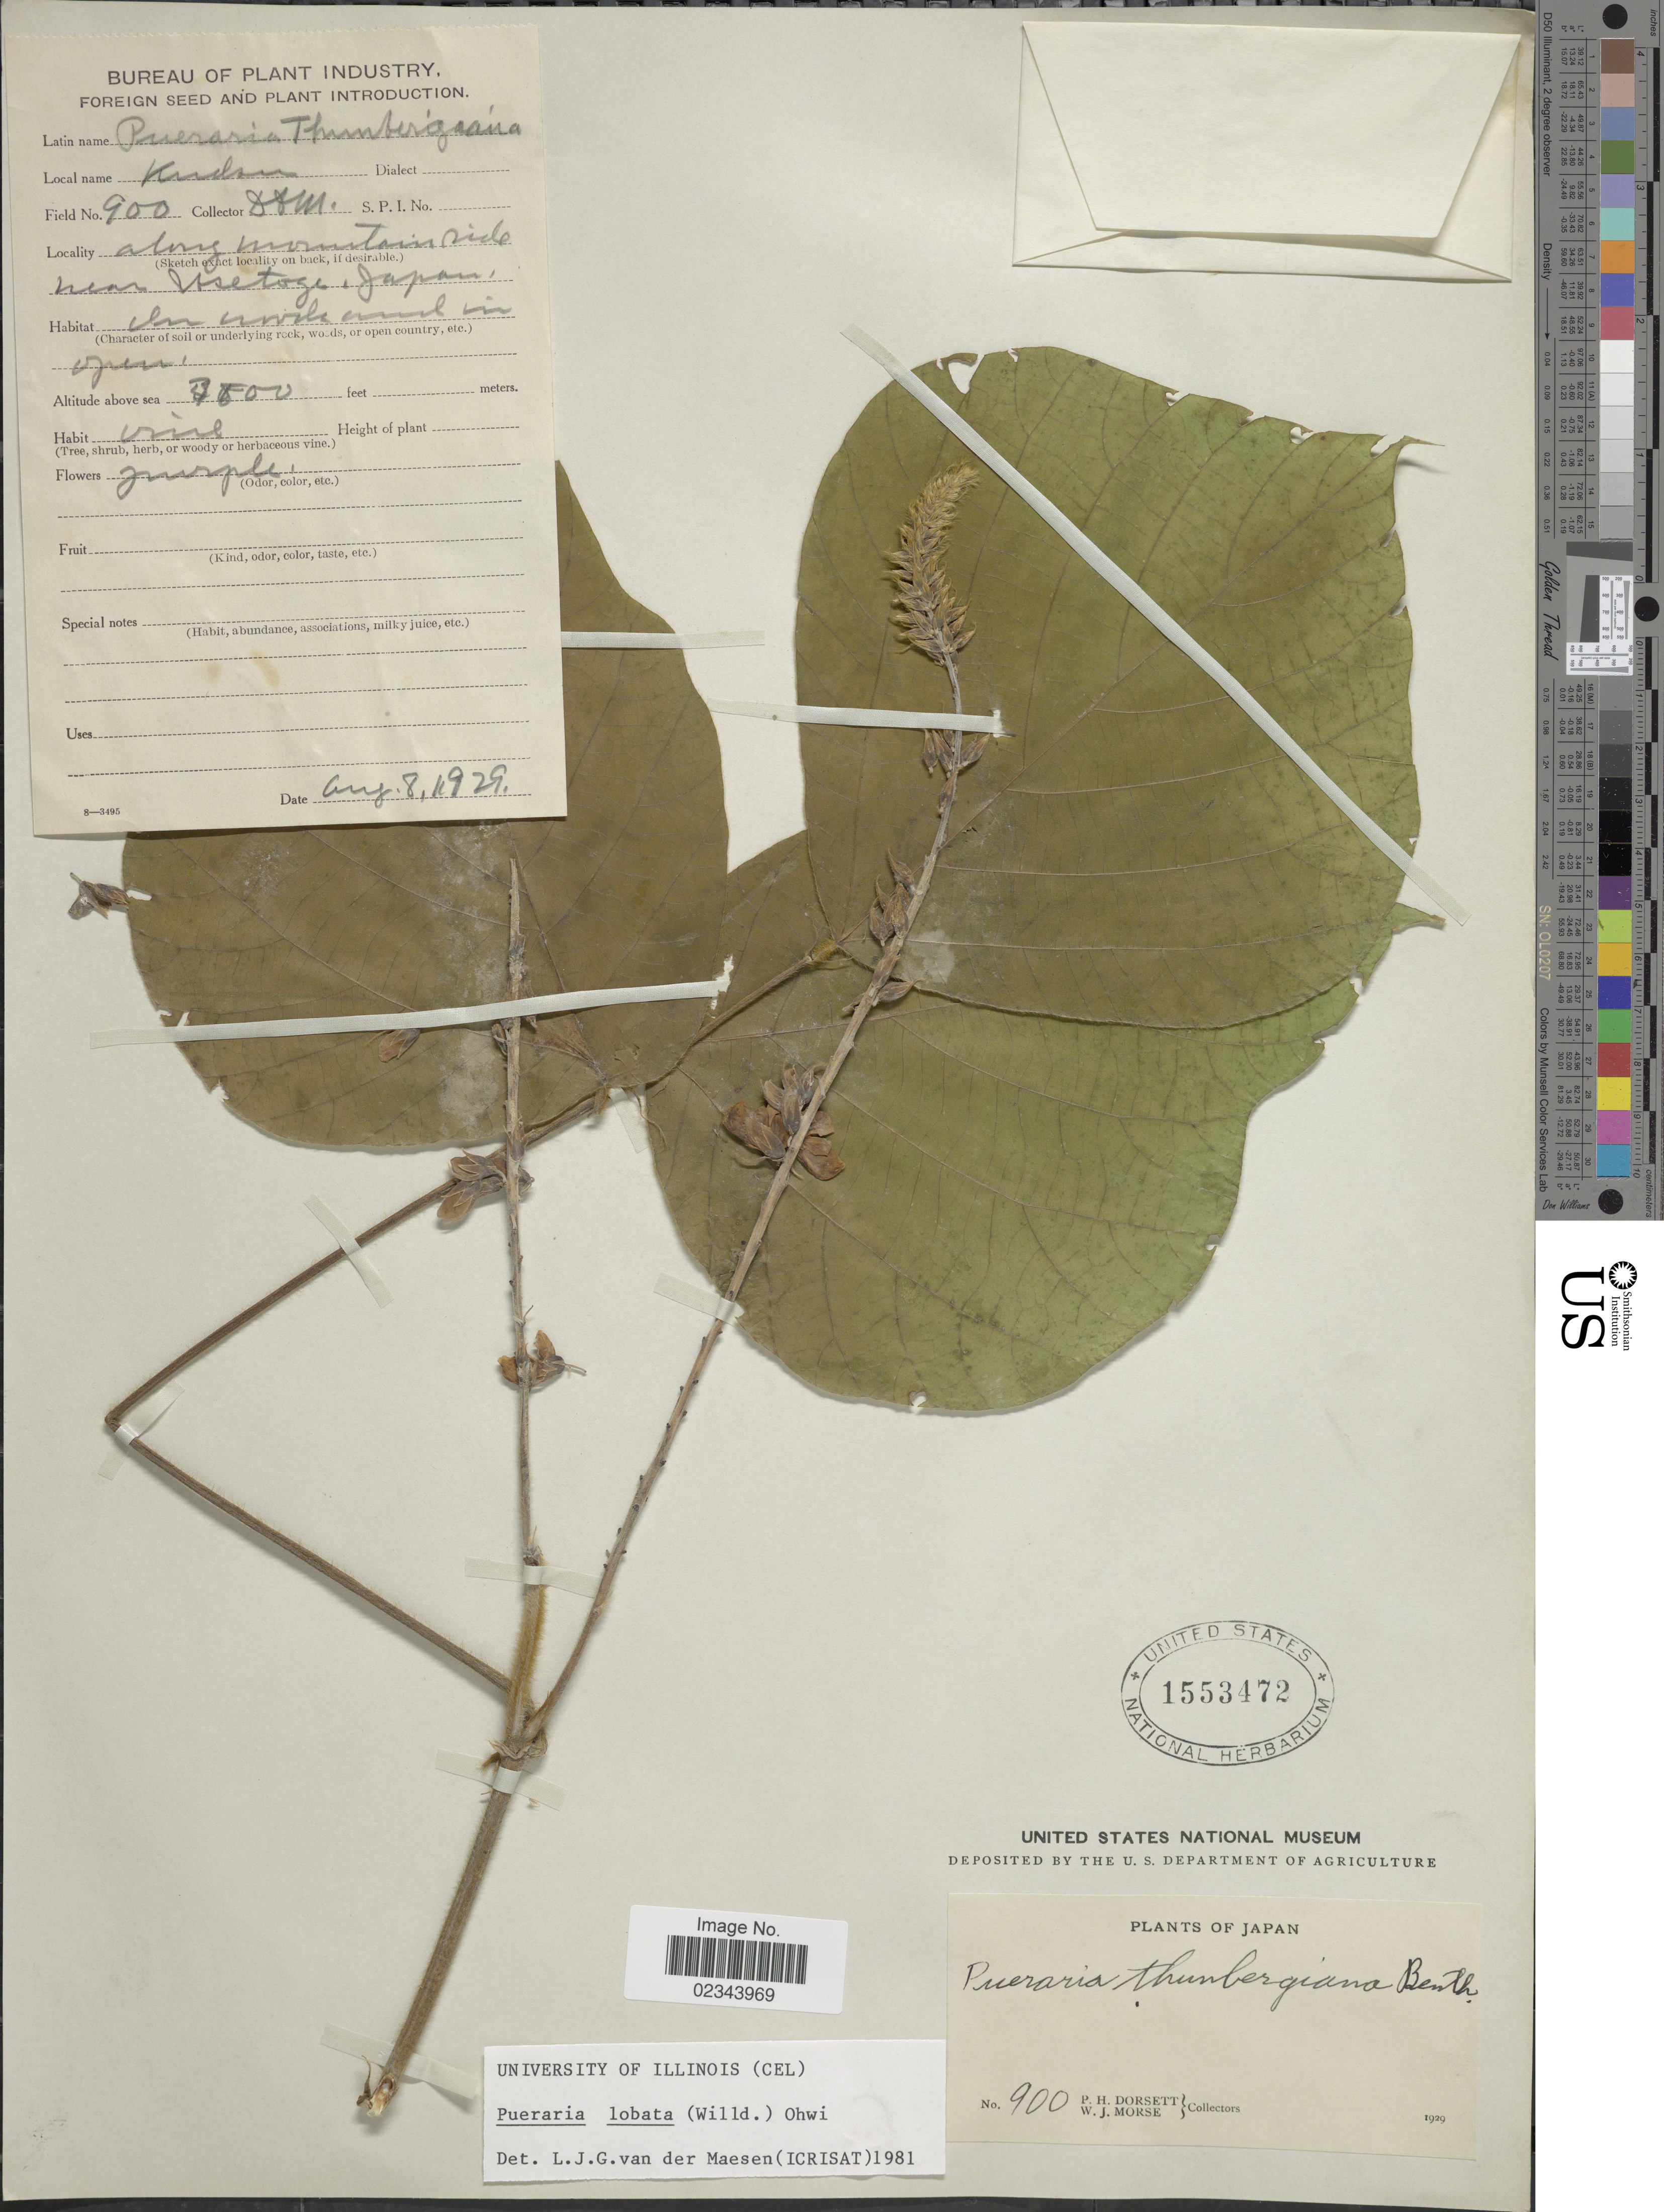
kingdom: Plantae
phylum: Tracheophyta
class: Magnoliopsida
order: Fabales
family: Fabaceae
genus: Pueraria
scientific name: Pueraria lobata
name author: (Willd.) Ohwi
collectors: P. H. Dorsett & W. J. Morse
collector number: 900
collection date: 1929-08-08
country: Japan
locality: Along mountain side near Usetoge, Japan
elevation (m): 2286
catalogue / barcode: US 1553472